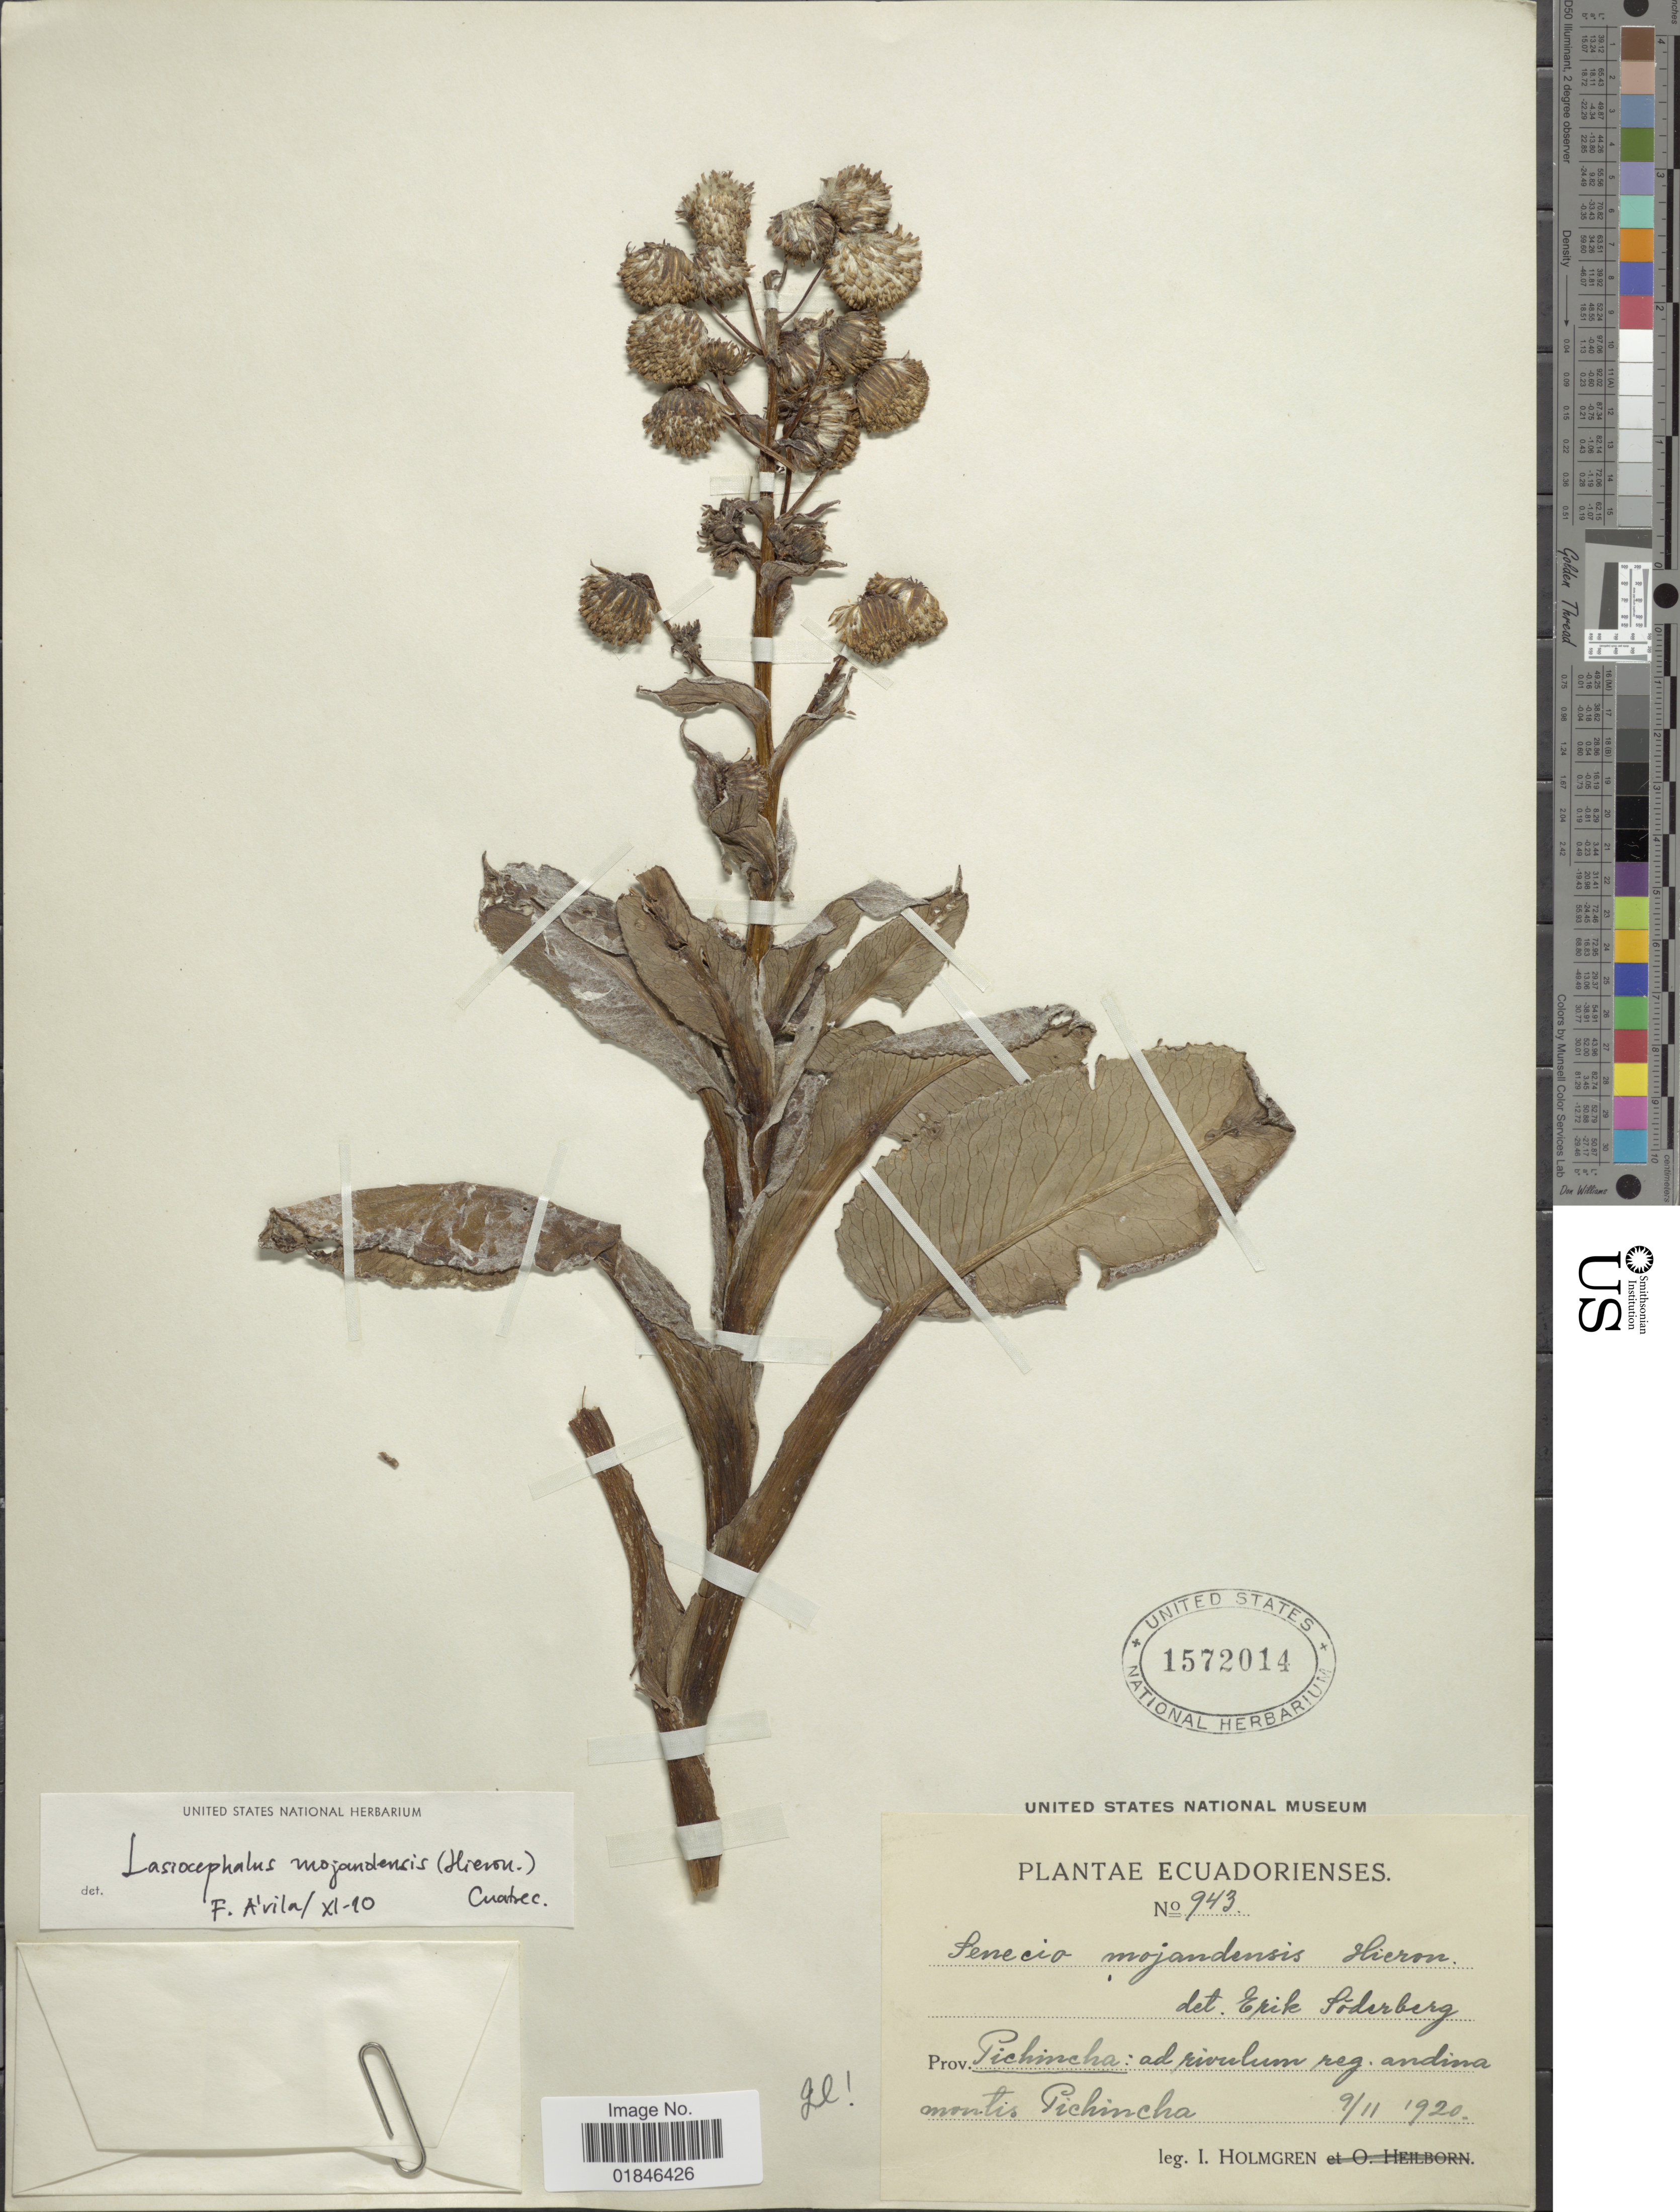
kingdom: Plantae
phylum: Tracheophyta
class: Magnoliopsida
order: Asterales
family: Asteraceae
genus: Senecio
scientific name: Senecio mojandensis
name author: Hieron.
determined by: Salomon, Luciana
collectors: I. Holmgren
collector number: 943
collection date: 1920-11-09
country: Ecuador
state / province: Pichincha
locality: Prov. Pichincha: ad rivulum reg. andina. montis Pichincha.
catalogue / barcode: US 1572014